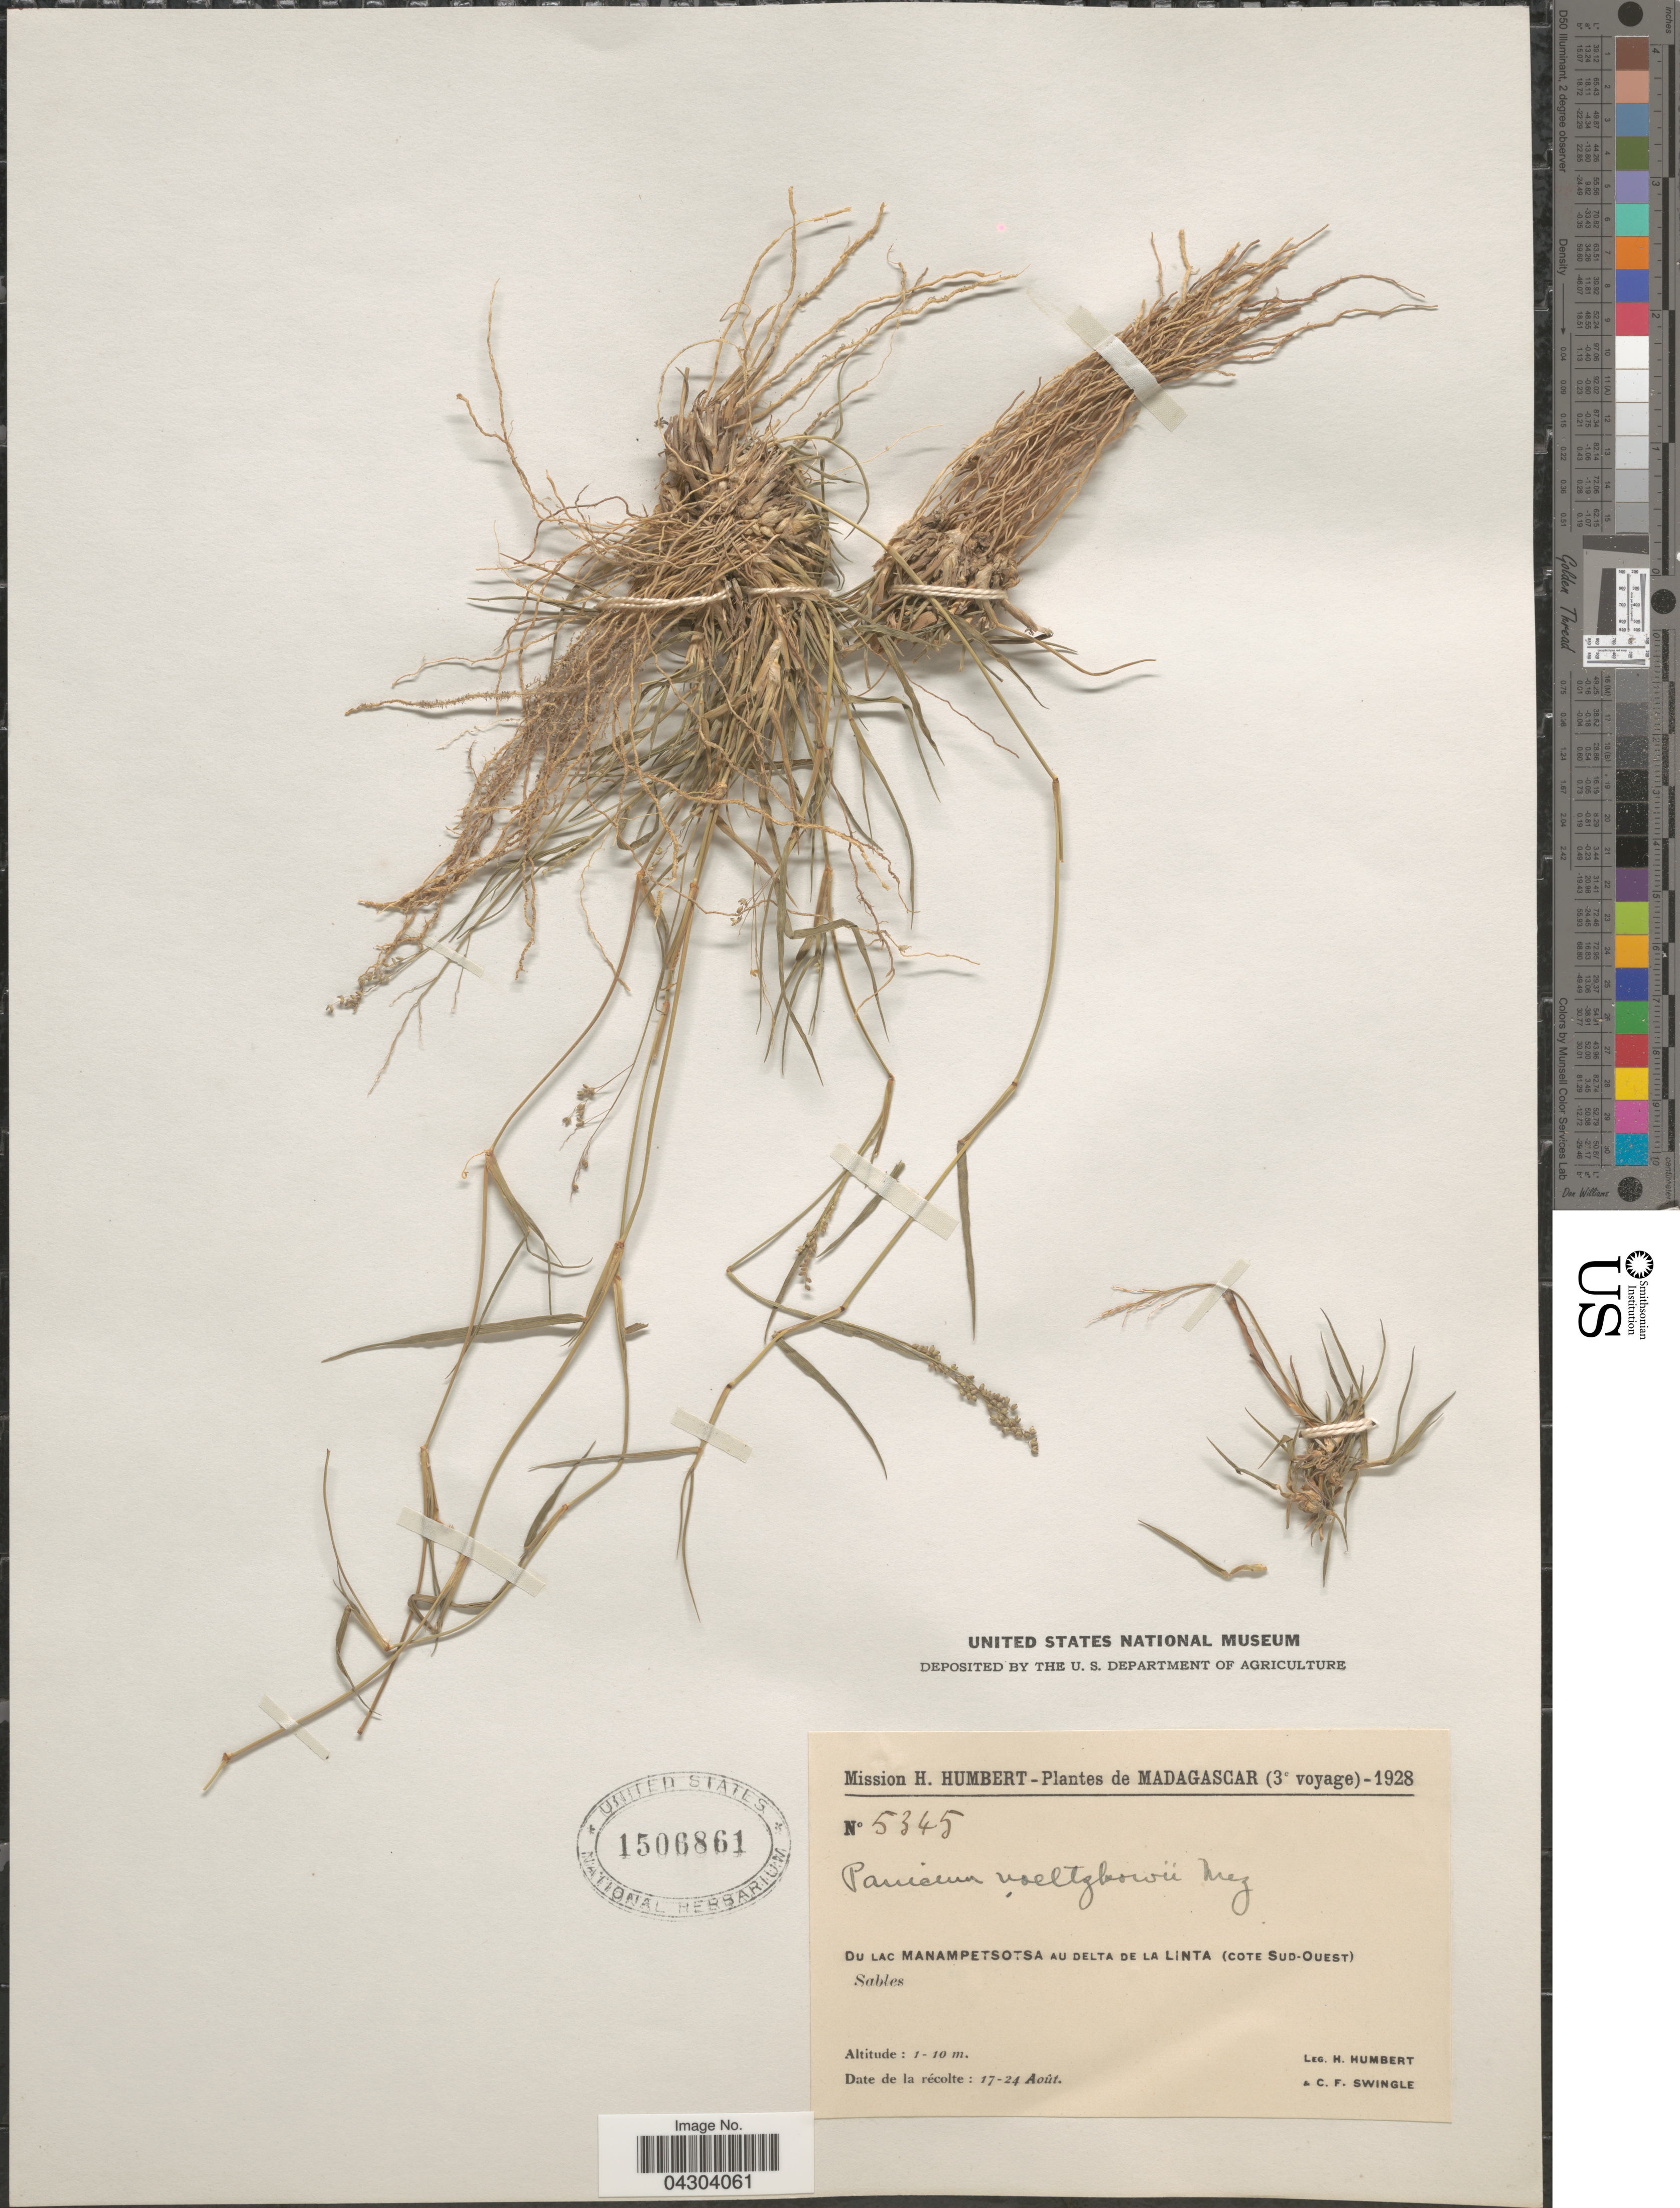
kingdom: Plantae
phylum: Tracheophyta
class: Liliopsida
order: Poales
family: Poaceae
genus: Panicum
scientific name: Panicum voeltzkowii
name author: Mez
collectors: H. Humbert & C. Swingle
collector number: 5345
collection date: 1928-08-17/1928-08-24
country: Madagascar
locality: Madagascar (3e voyage) - 1928. Du Lac Manampetsotsa au delta de la Linta (cote Sud-Ouest).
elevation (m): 1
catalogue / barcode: US 1506861